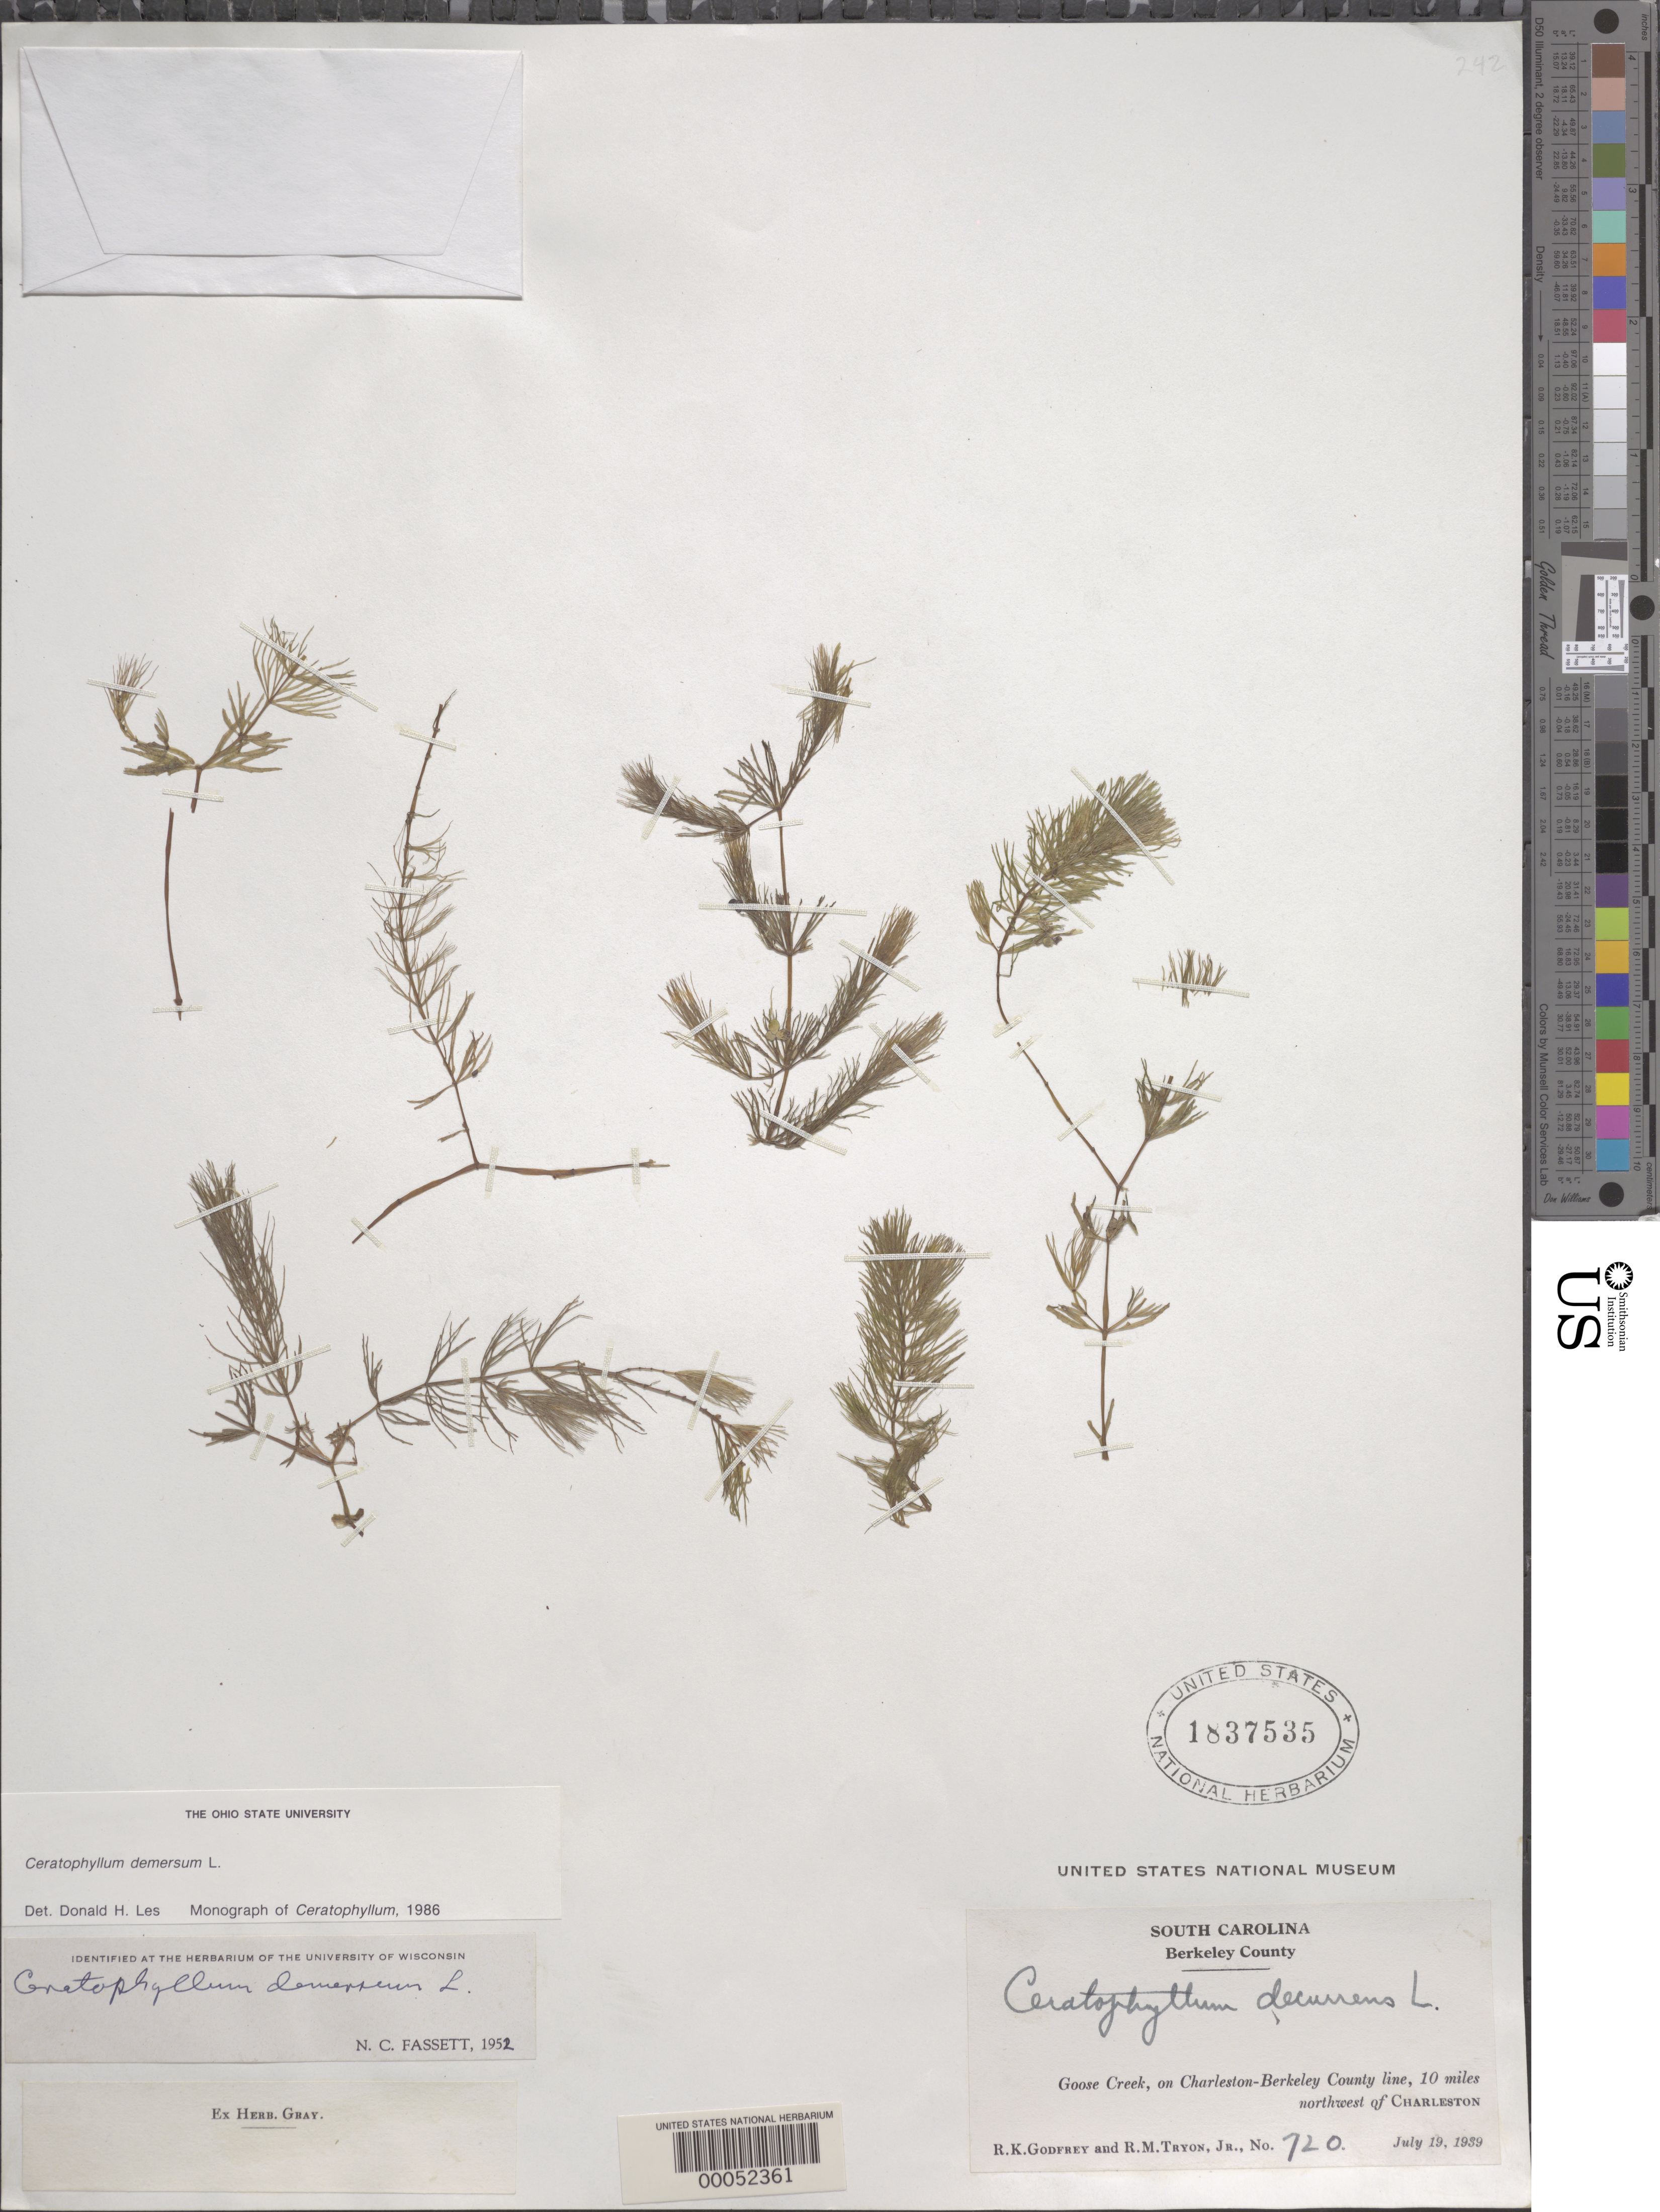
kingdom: Plantae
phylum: Tracheophyta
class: Magnoliopsida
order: Ceratophyllales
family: Ceratophyllaceae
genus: Ceratophyllum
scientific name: Ceratophyllum demersum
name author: L.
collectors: R. K. Godfrey & R. M. Tryon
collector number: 720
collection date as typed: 19 Jul 1939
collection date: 1939-07-19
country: United States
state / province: South Carolina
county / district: Berkeley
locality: Goose creek on charleston-berkeley line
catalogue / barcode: US 1837535